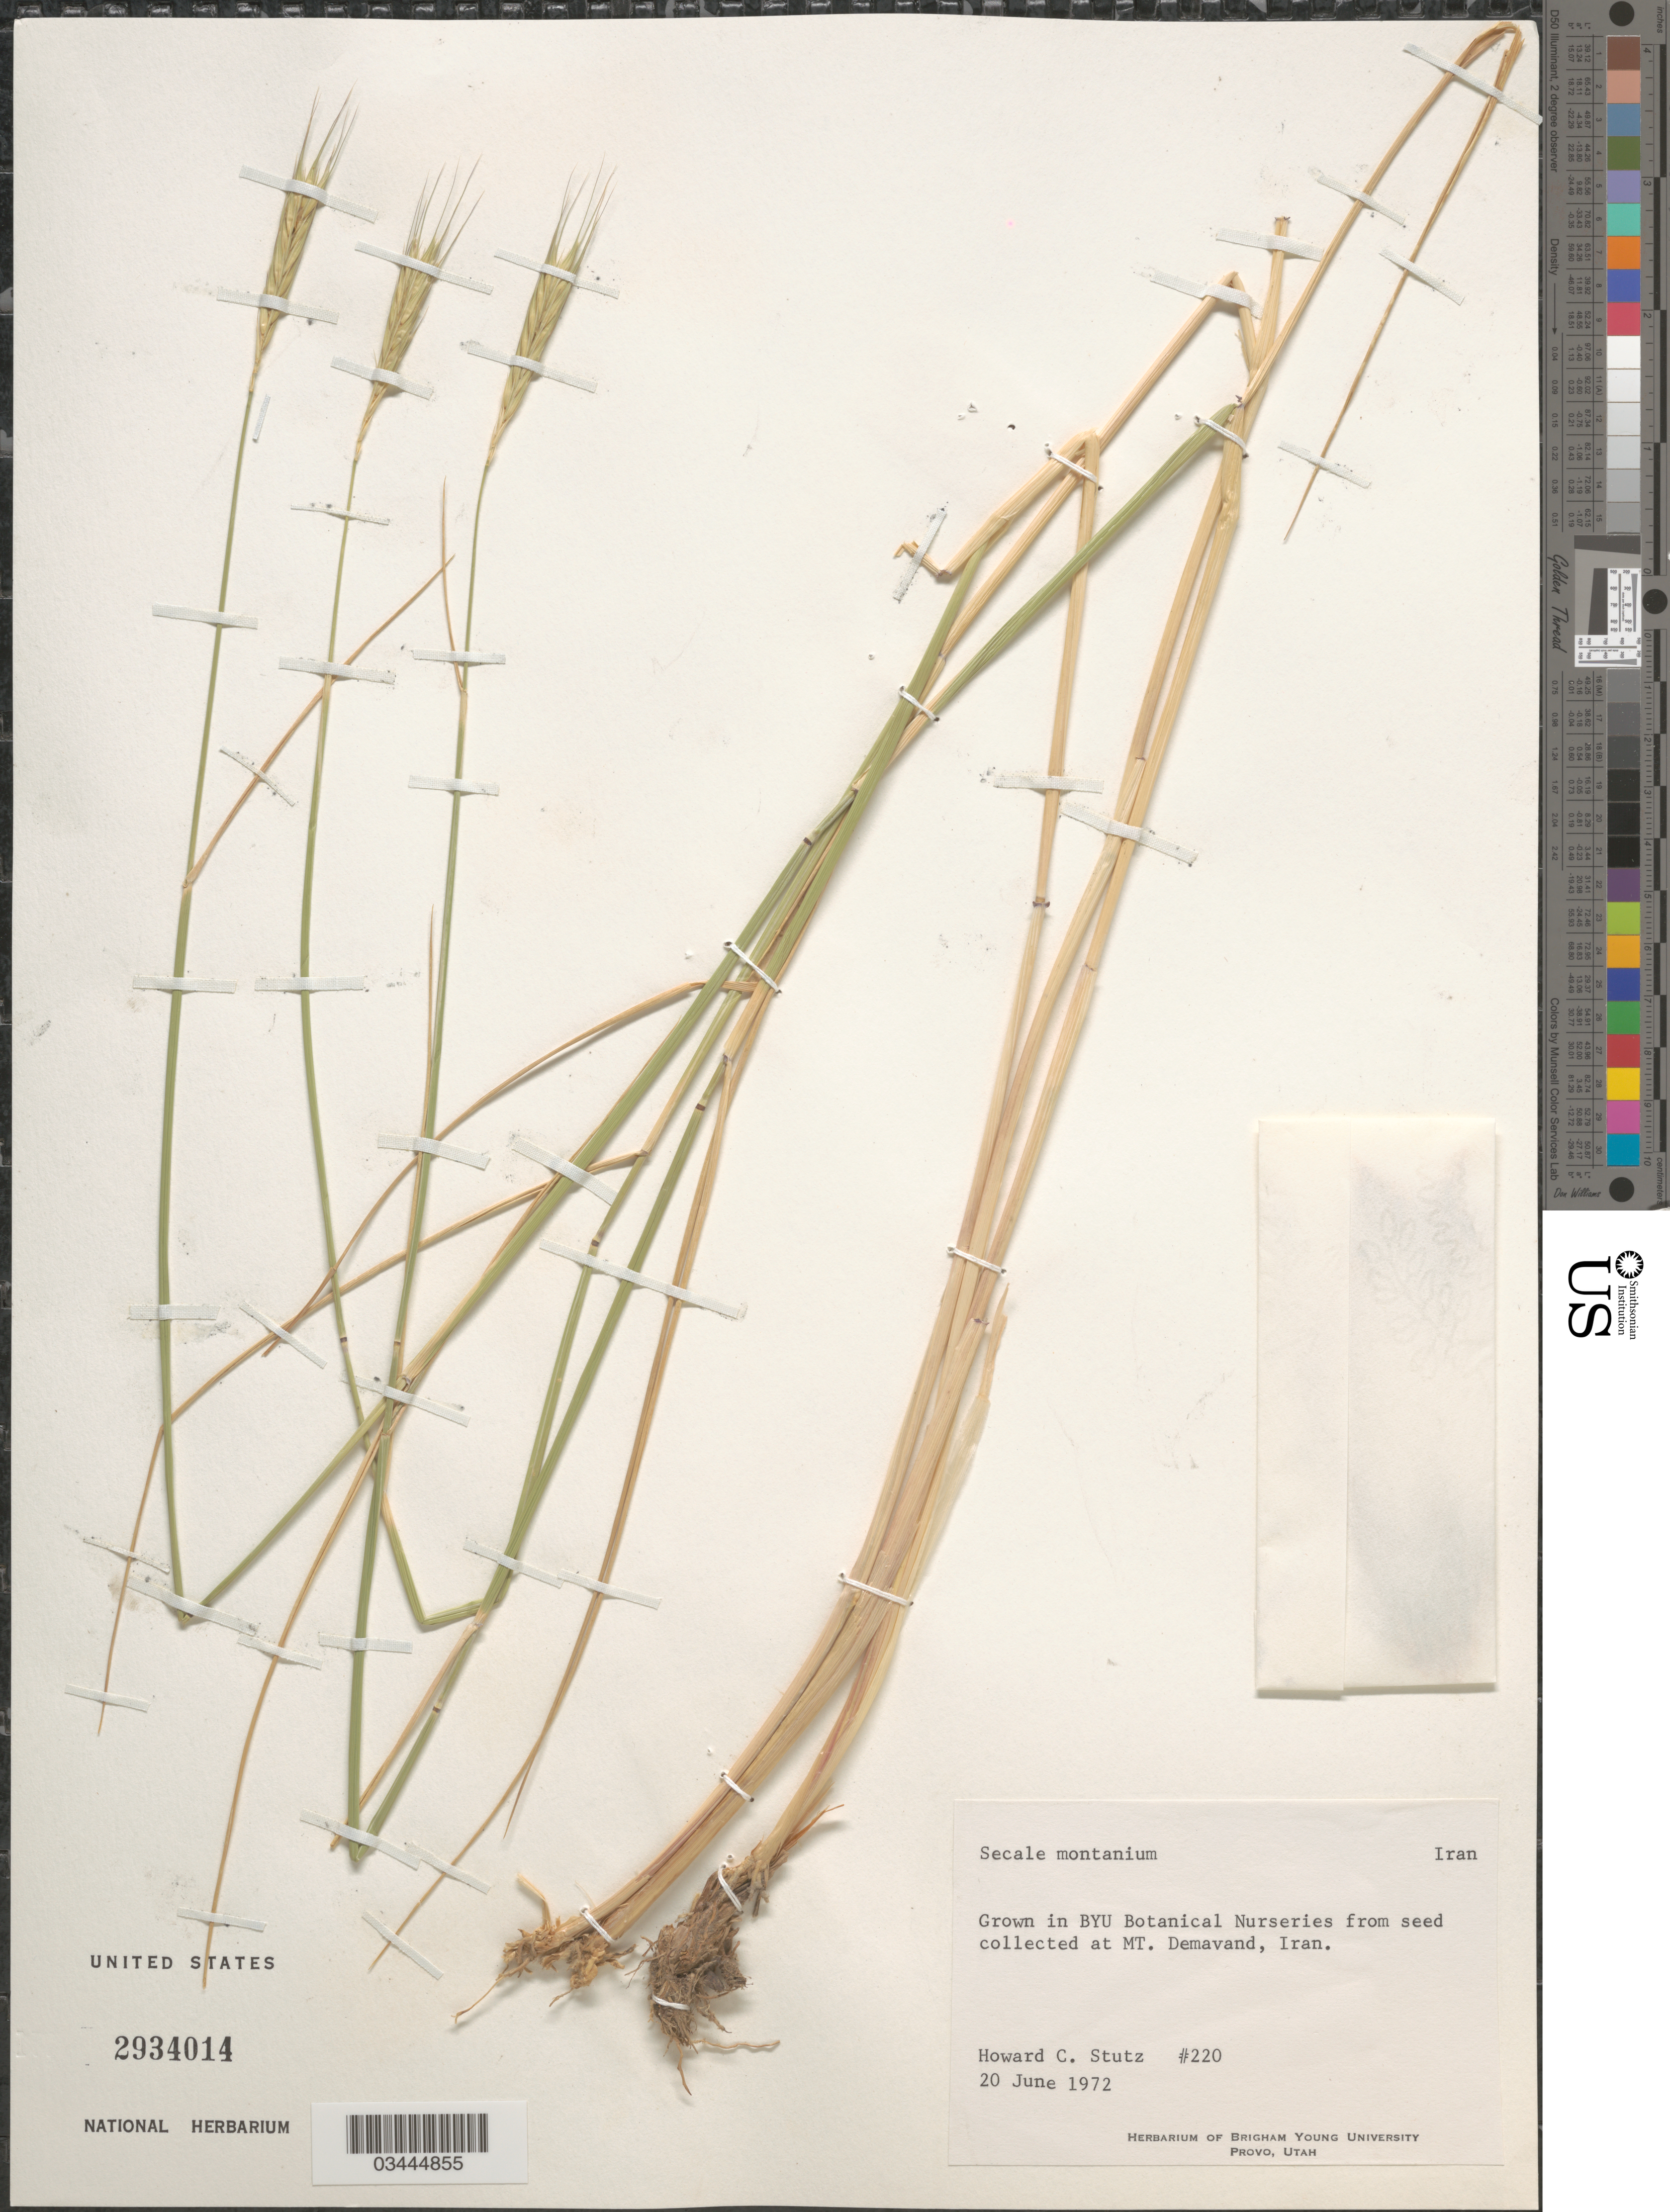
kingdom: Plantae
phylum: Tracheophyta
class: Liliopsida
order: Poales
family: Poaceae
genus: Secale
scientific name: Secale montanum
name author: Gussone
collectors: H. Stutz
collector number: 220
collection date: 1972-06-20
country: United States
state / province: Utah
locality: In BYU Botanical Nurseries.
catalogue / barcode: US 2934014